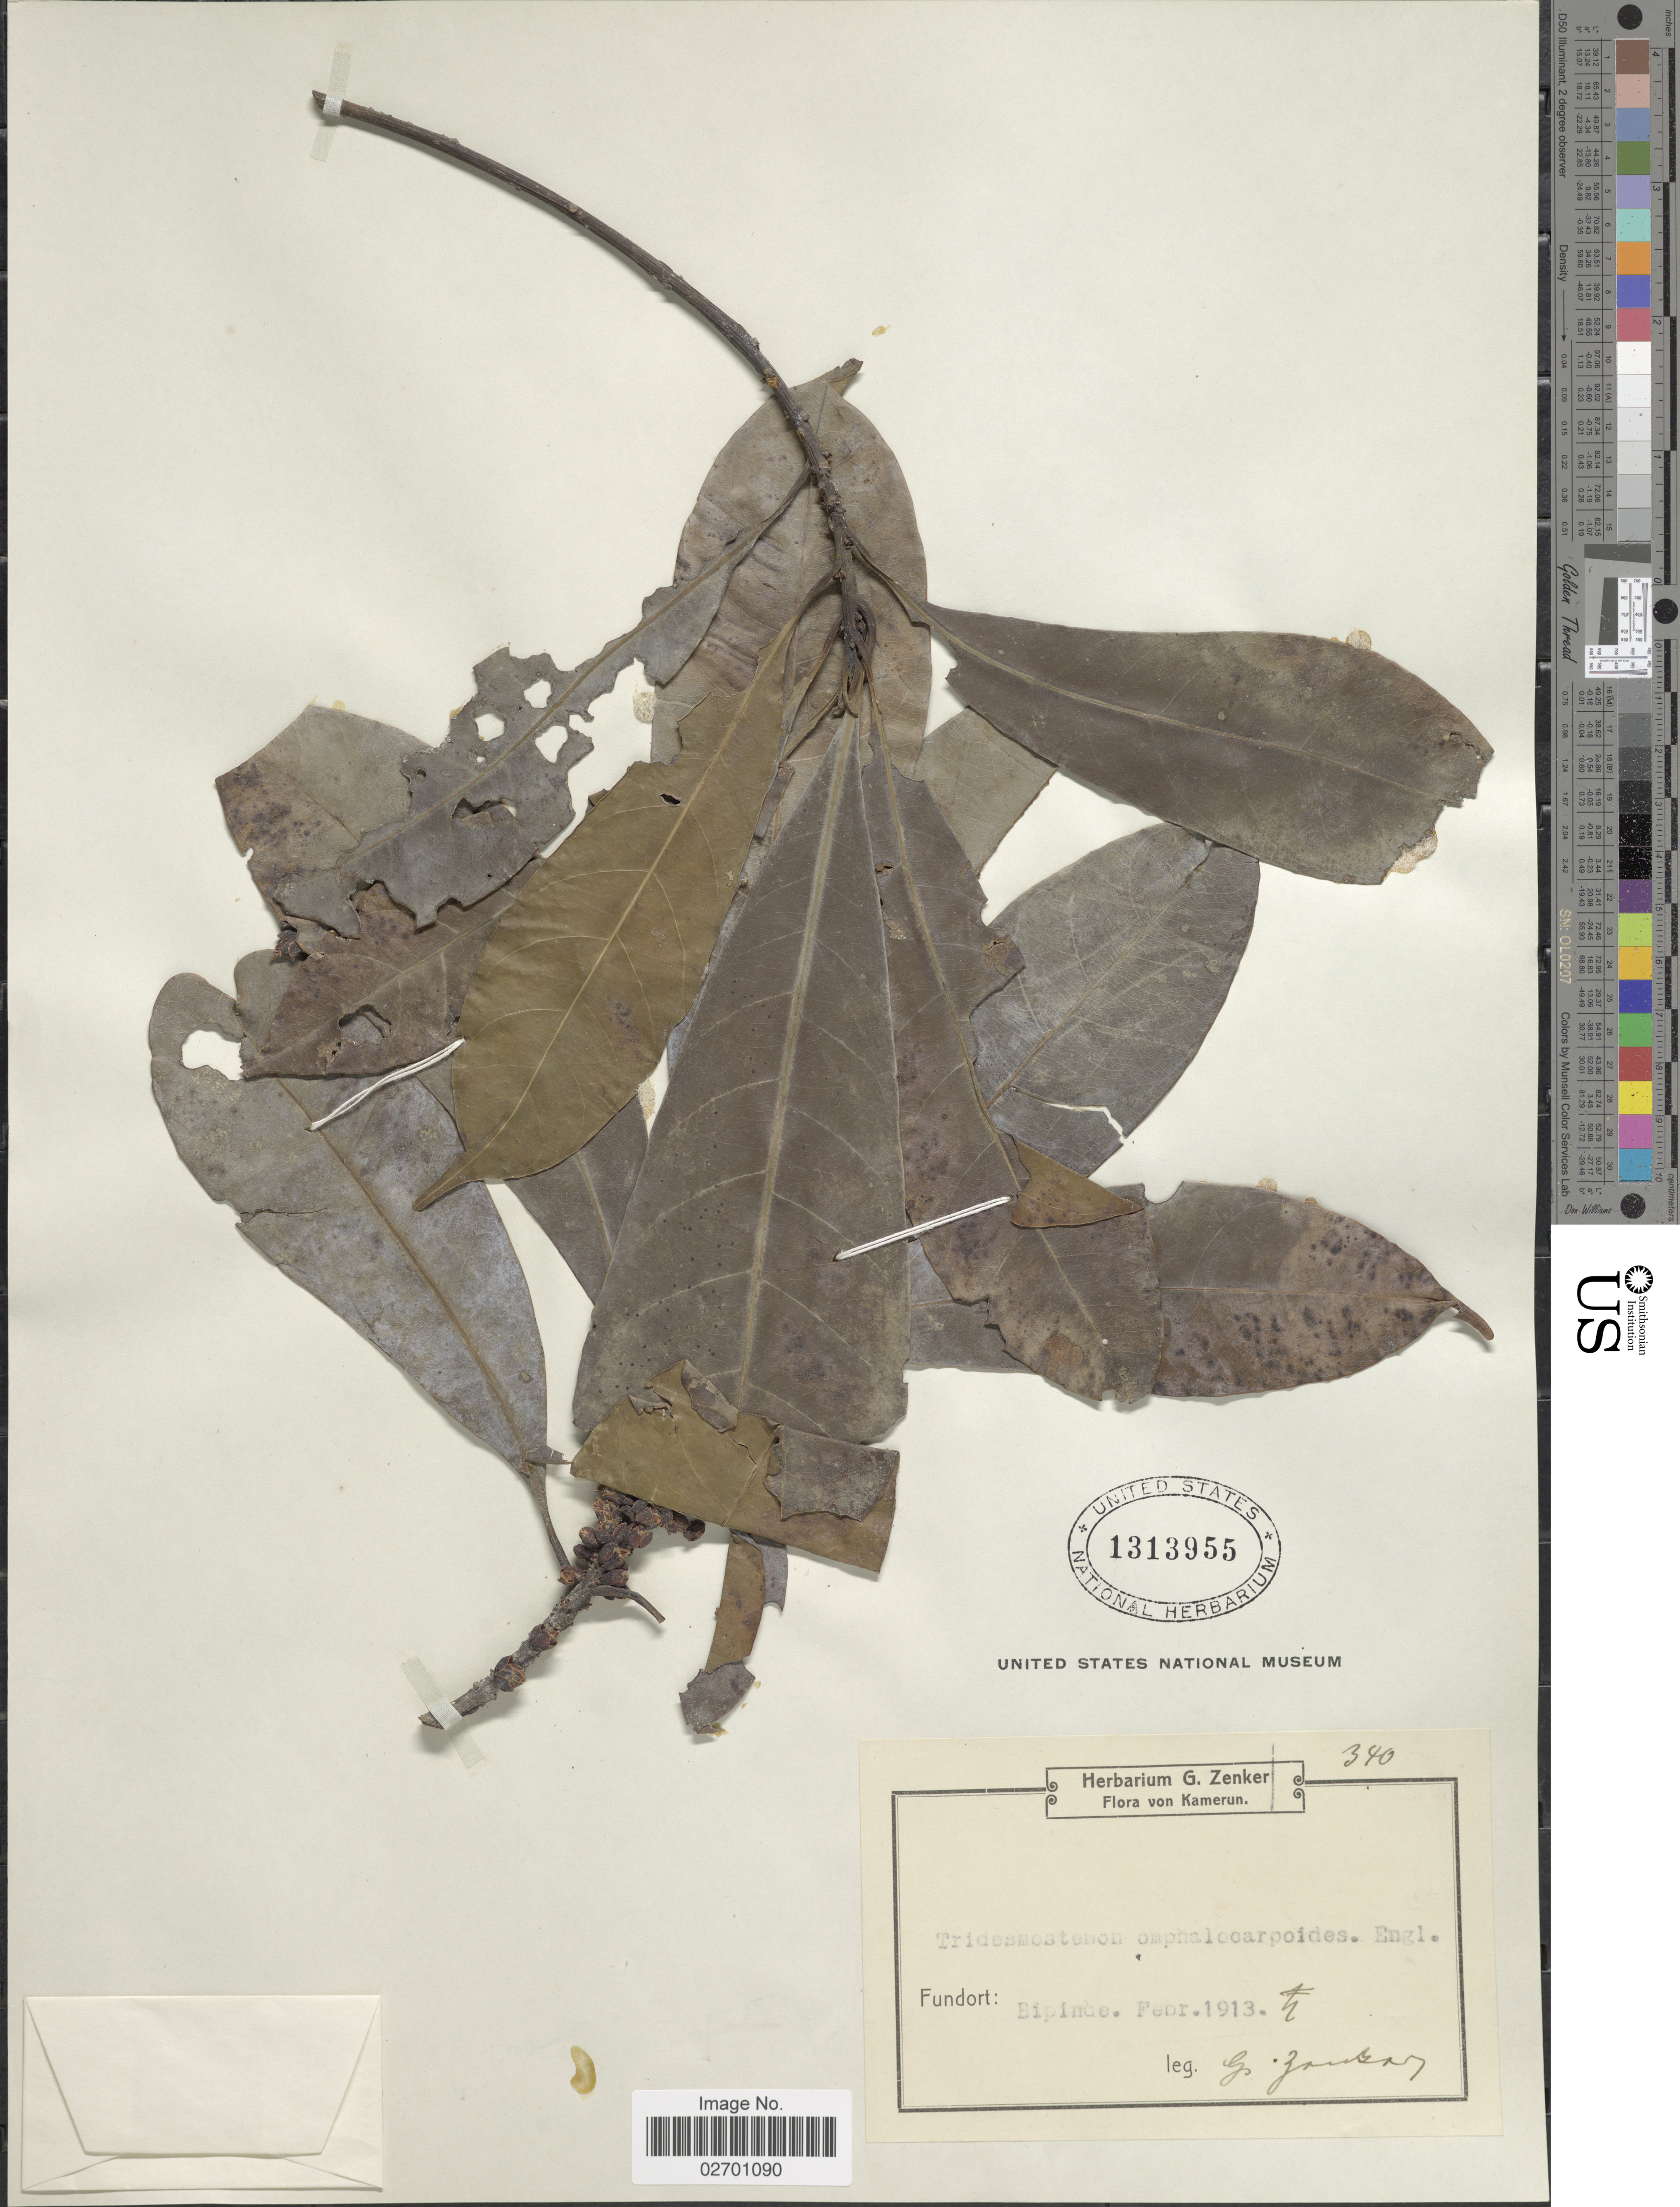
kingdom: Plantae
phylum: Tracheophyta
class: Magnoliopsida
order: Ericales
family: Sapotaceae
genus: Tridesmostemon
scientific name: Tridesmostemon omphalocarpoides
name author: Engl.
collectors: G. A. Zenker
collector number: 340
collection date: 1913-02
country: Cameroon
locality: Kamerun, Bipinde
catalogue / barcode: US 1313955